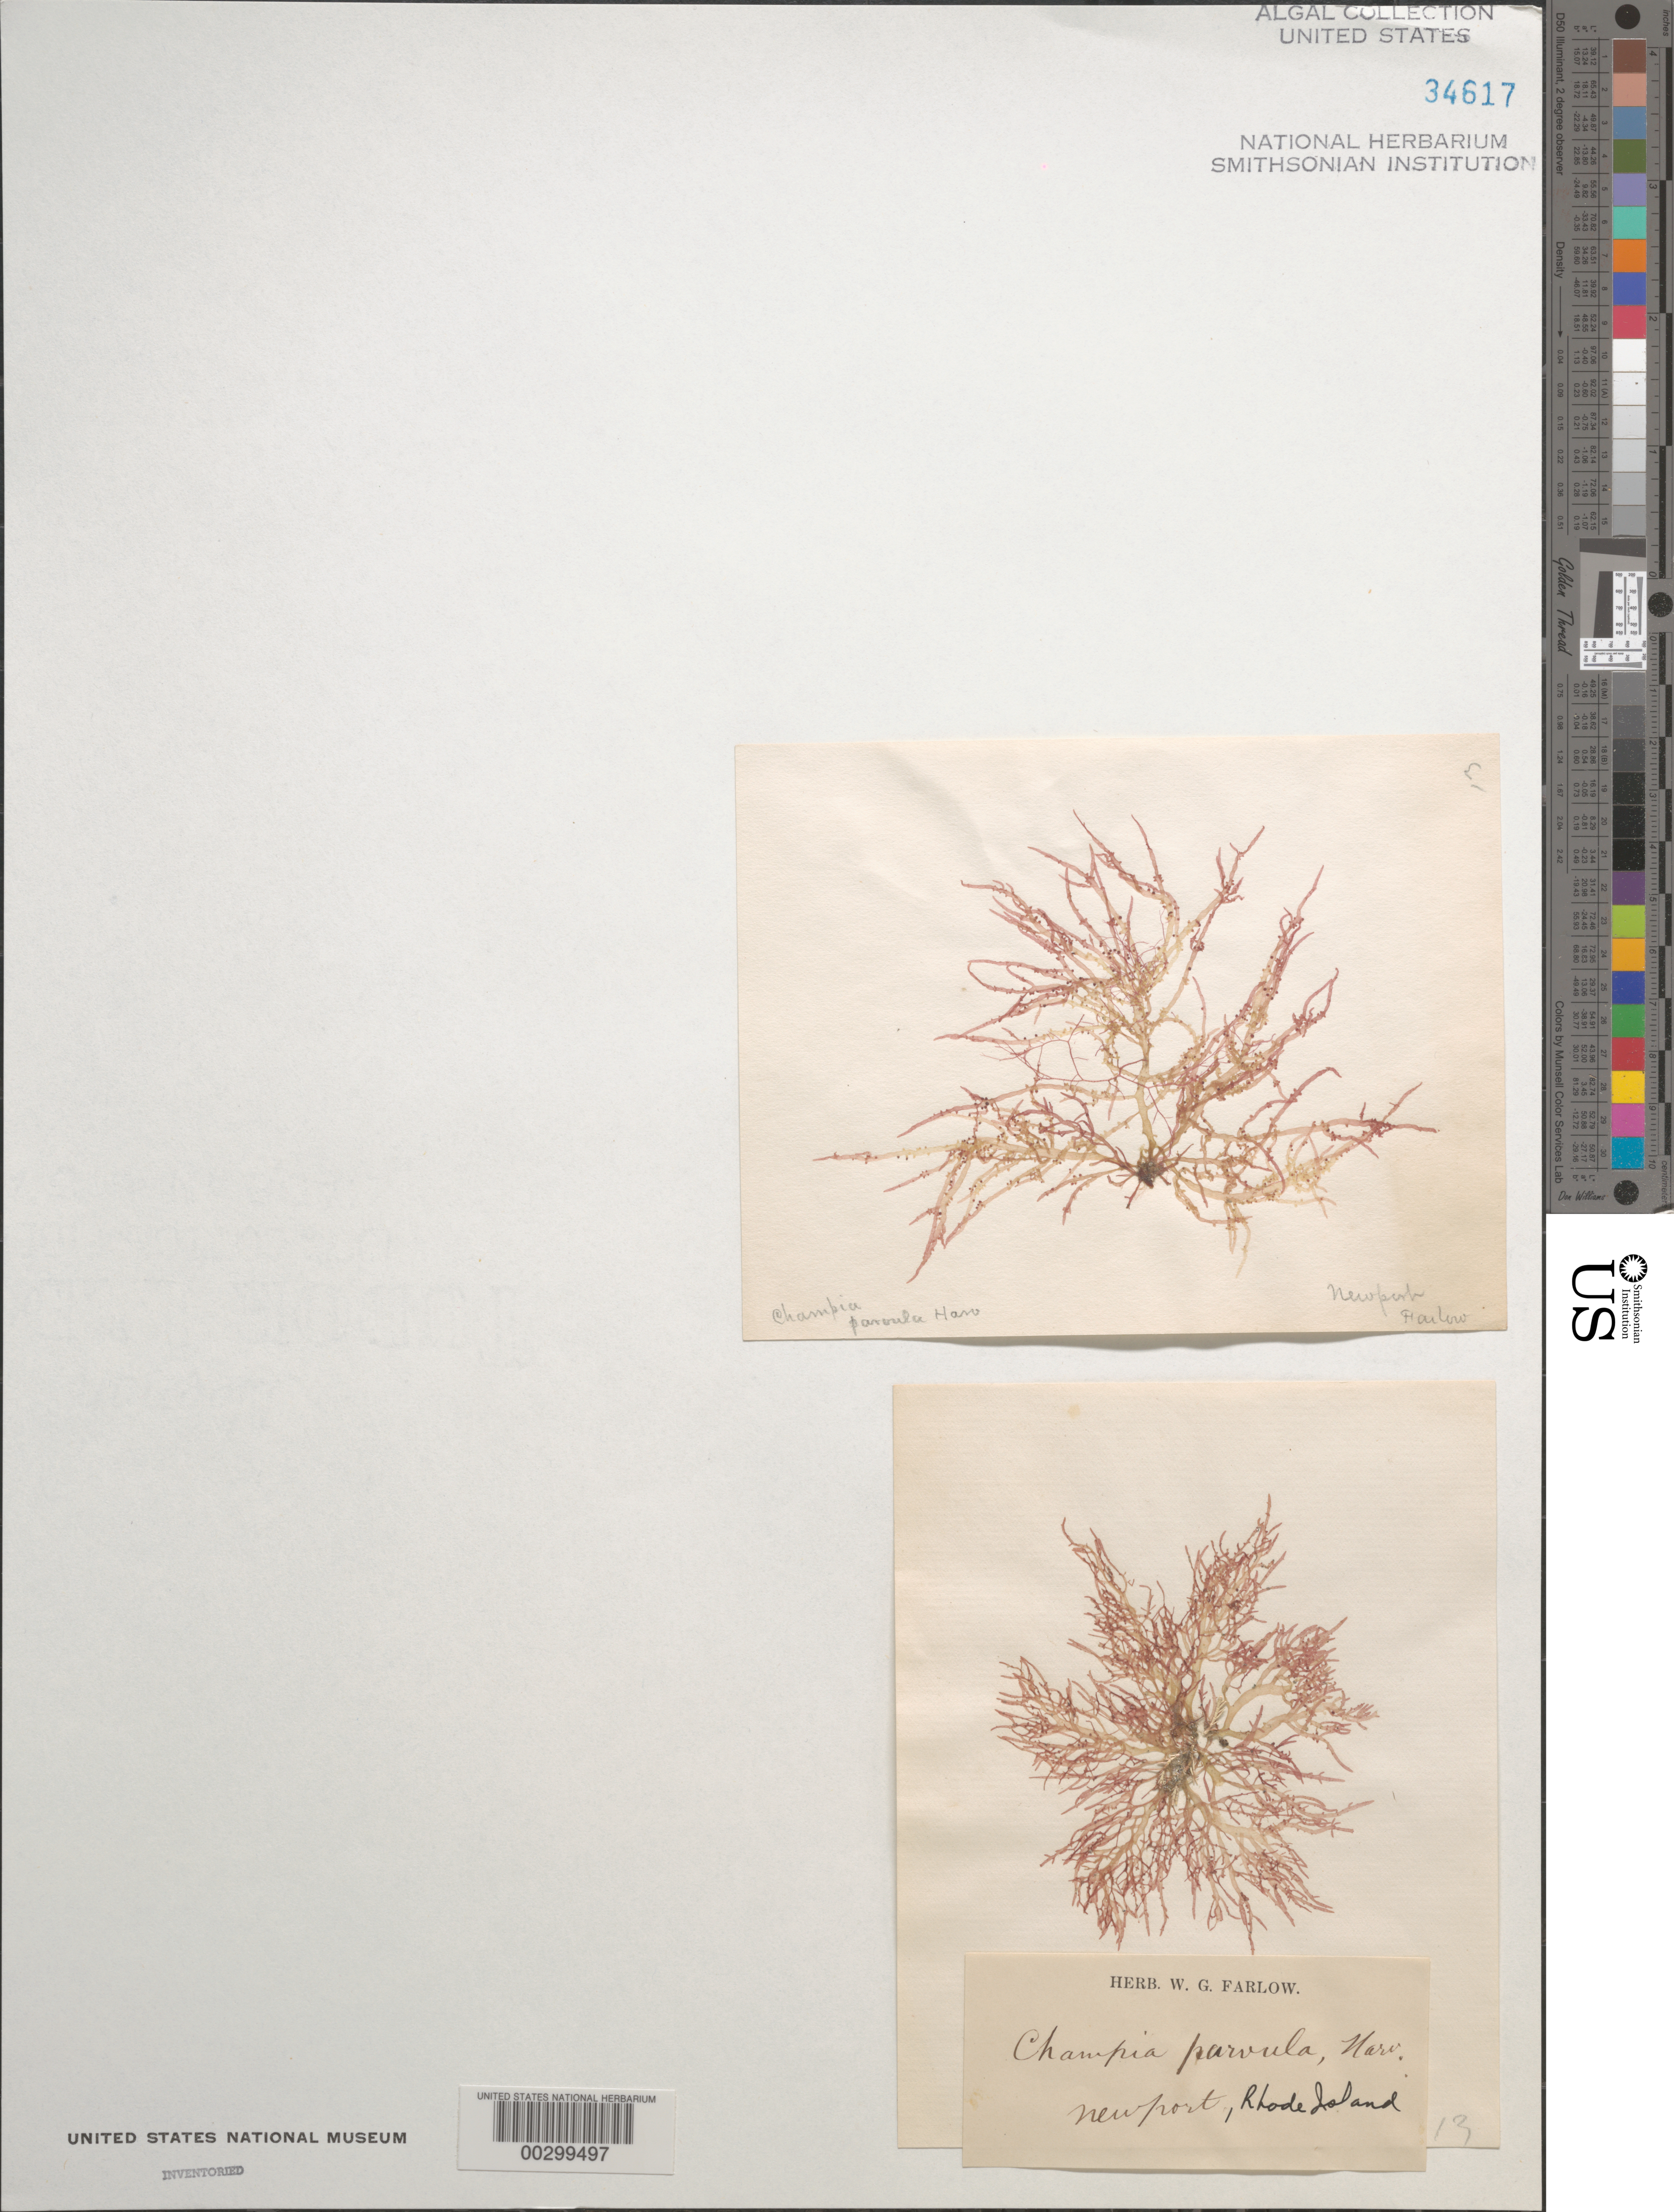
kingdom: Plantae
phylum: Rhodophyta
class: Florideophyceae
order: Rhodymeniales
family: Champiaceae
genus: Champia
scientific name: Champia parvula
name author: (C. Agardh) Harv.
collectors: W. G. Farlow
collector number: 13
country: United States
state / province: Rhode Island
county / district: Newport County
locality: Newport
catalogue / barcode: US 34617